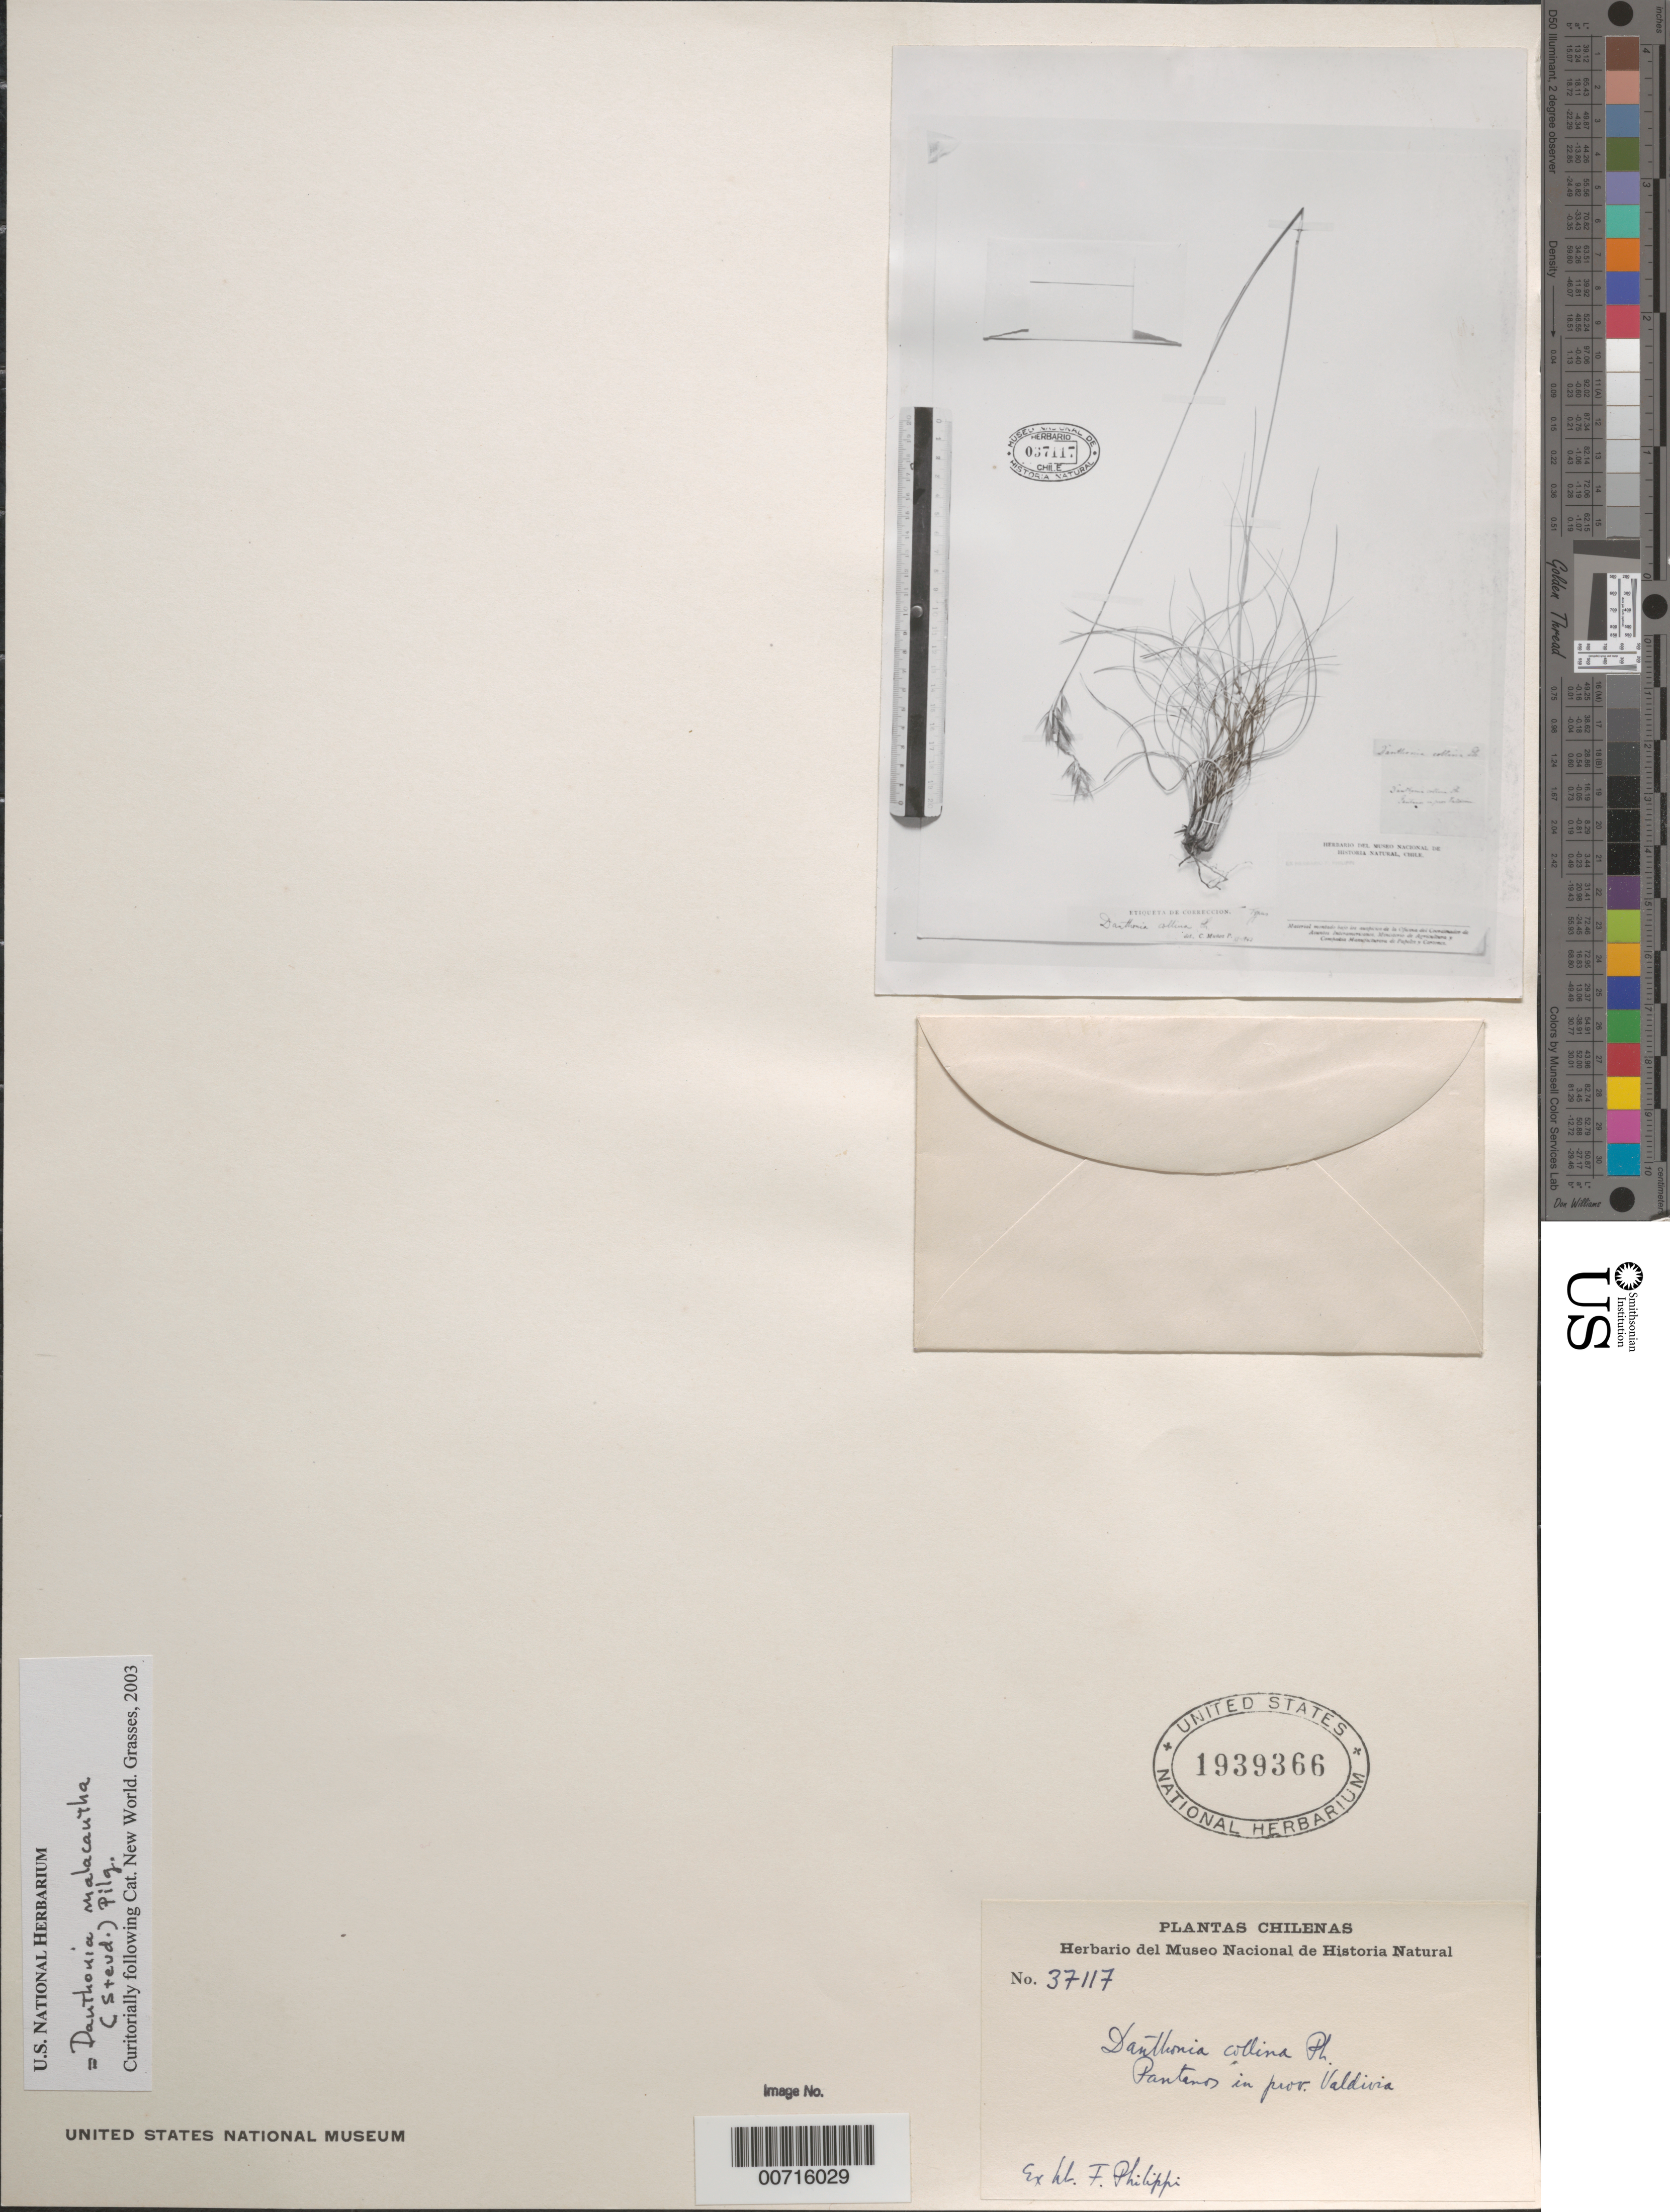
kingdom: Plantae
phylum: Tracheophyta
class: Liliopsida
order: Poales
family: Poaceae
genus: Danthonia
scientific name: Danthonia malacantha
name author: (Steud.) Pilg.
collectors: ex herb. F. Philippi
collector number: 37117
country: Chile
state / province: Los Ríos (XIV)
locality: Chilenas. Pantanos in prov. Valdivia.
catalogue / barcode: US 1939366